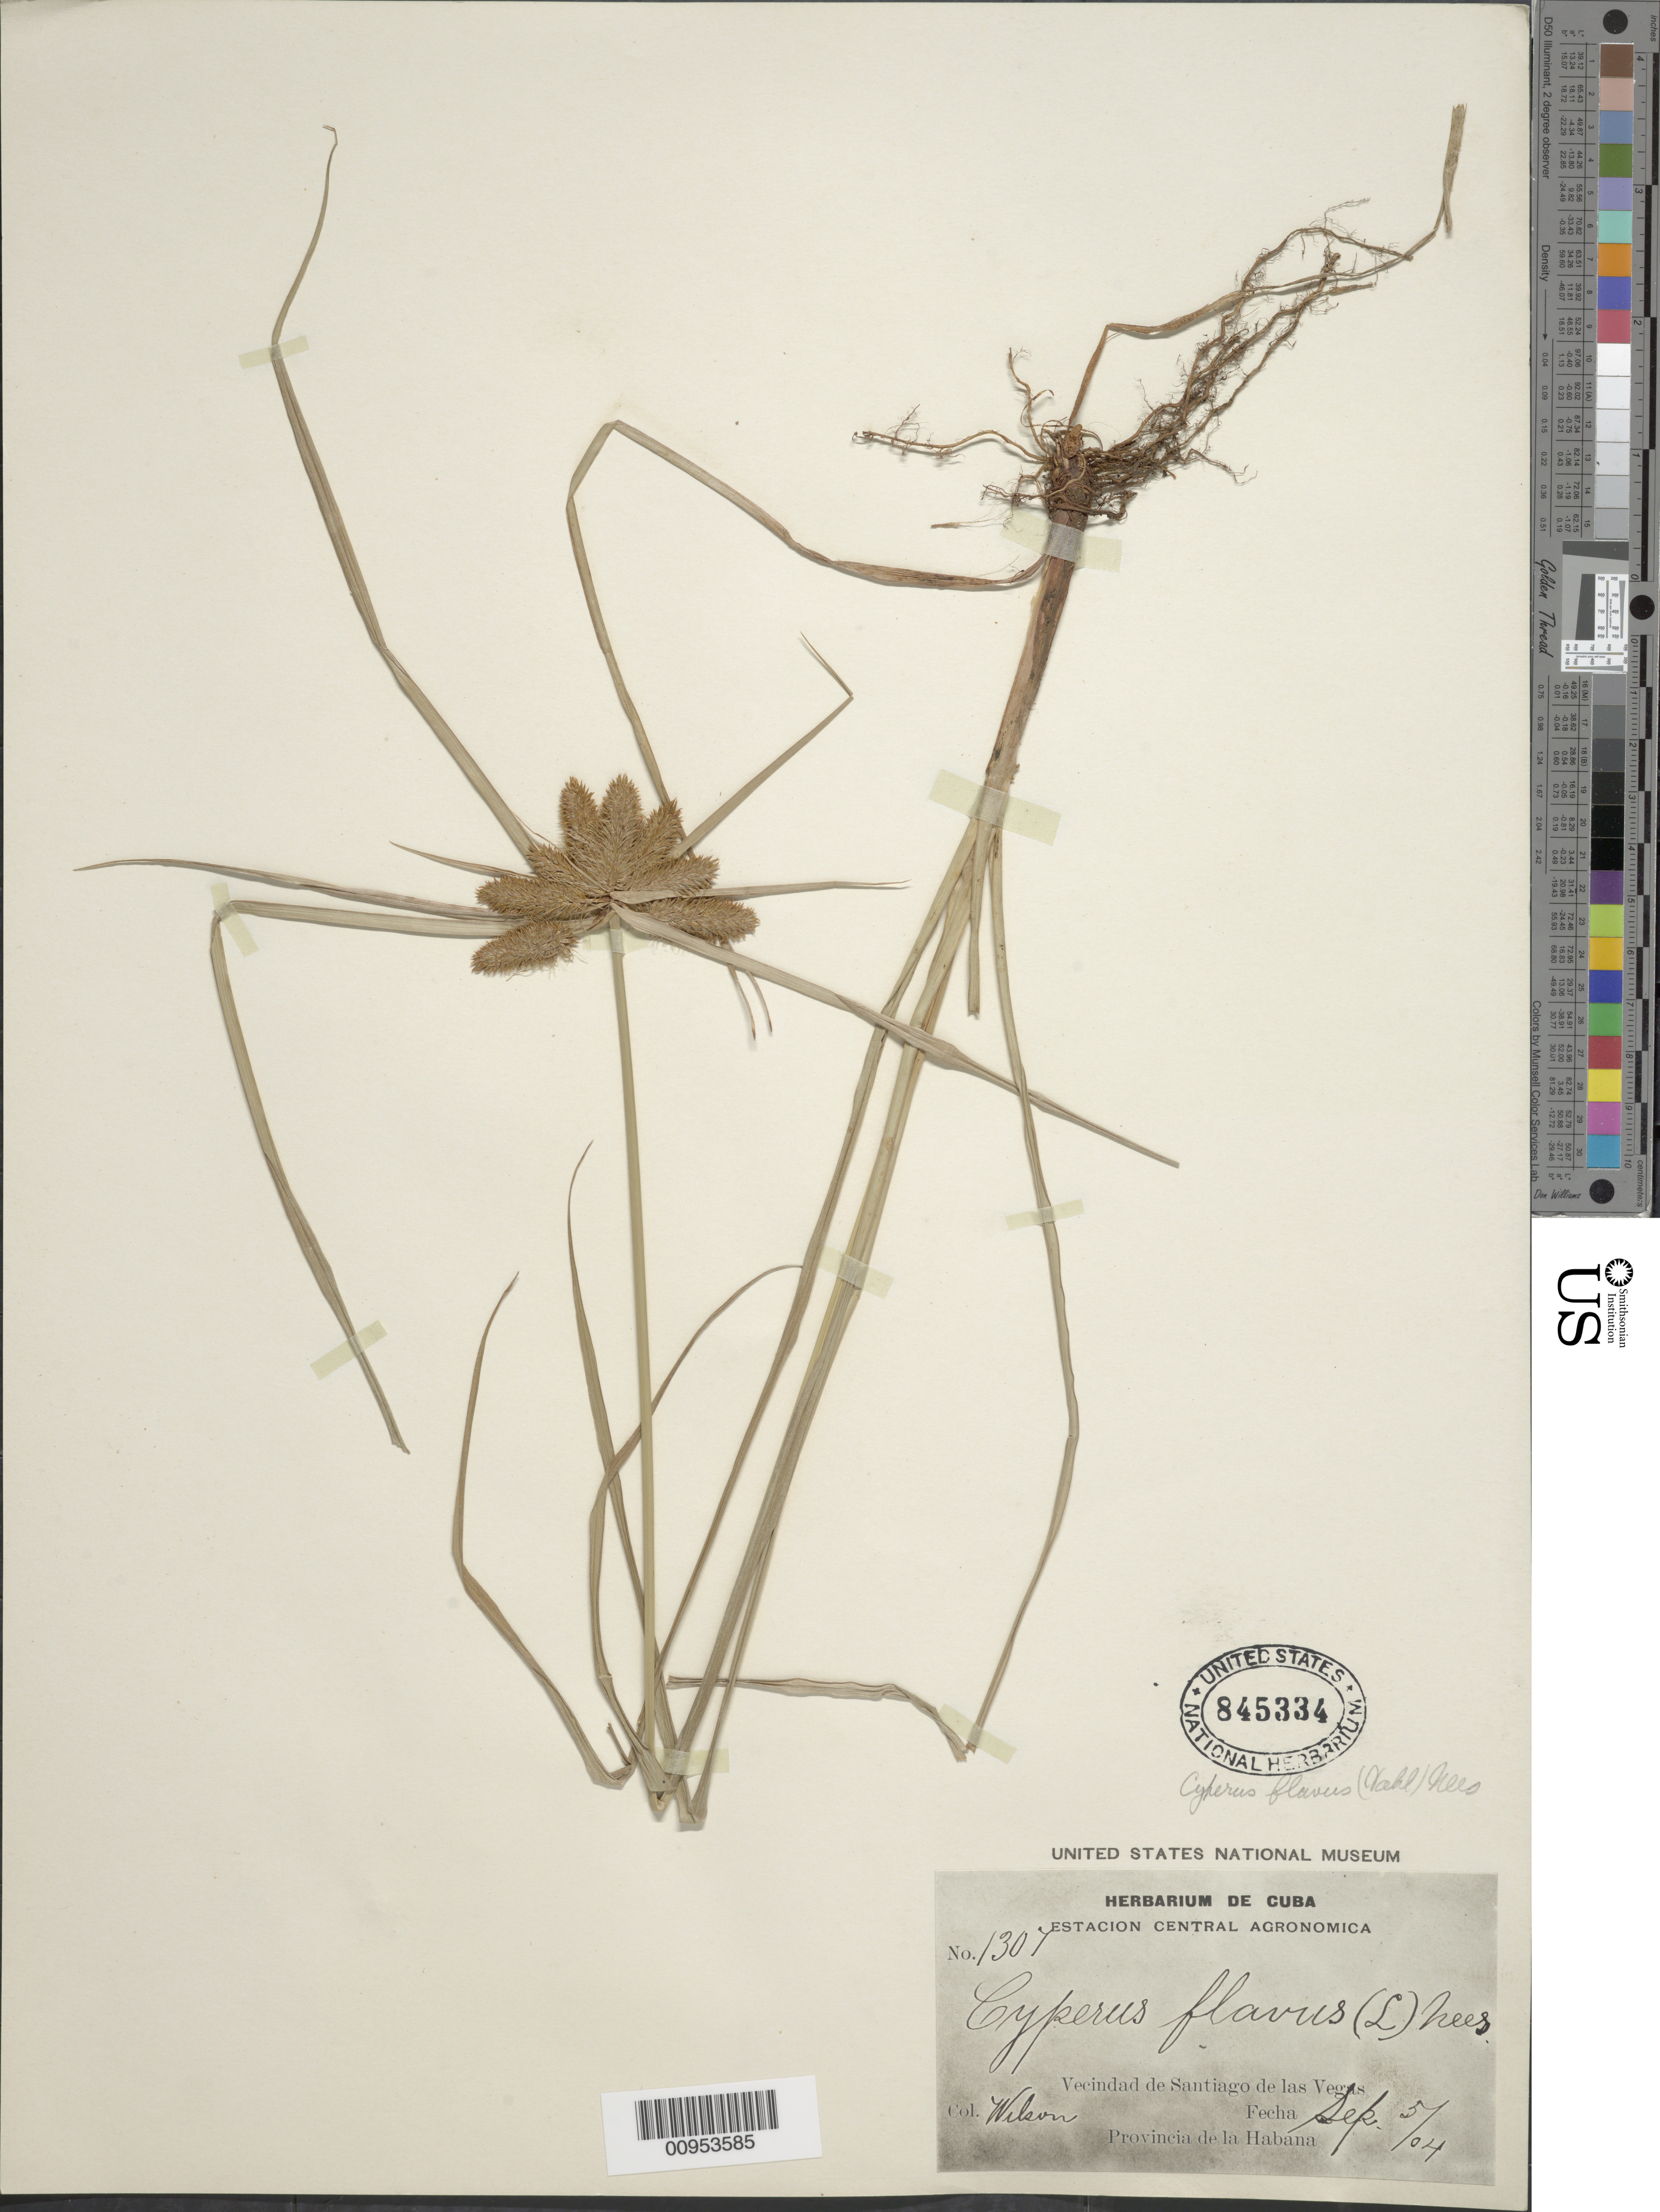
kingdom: Plantae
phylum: Tracheophyta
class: Liliopsida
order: Poales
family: Cyperaceae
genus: Cyperus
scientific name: Cyperus aggregatus var. aggregatus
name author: (Willd.) Endl.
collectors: -- Wilson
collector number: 1307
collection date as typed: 05 Sep 1904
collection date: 1904-09-05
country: Cuba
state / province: La Habana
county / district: Municipio Boyeros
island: Cuba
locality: Santiago de las Vegas (vecindad de)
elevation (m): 97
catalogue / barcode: US 845334